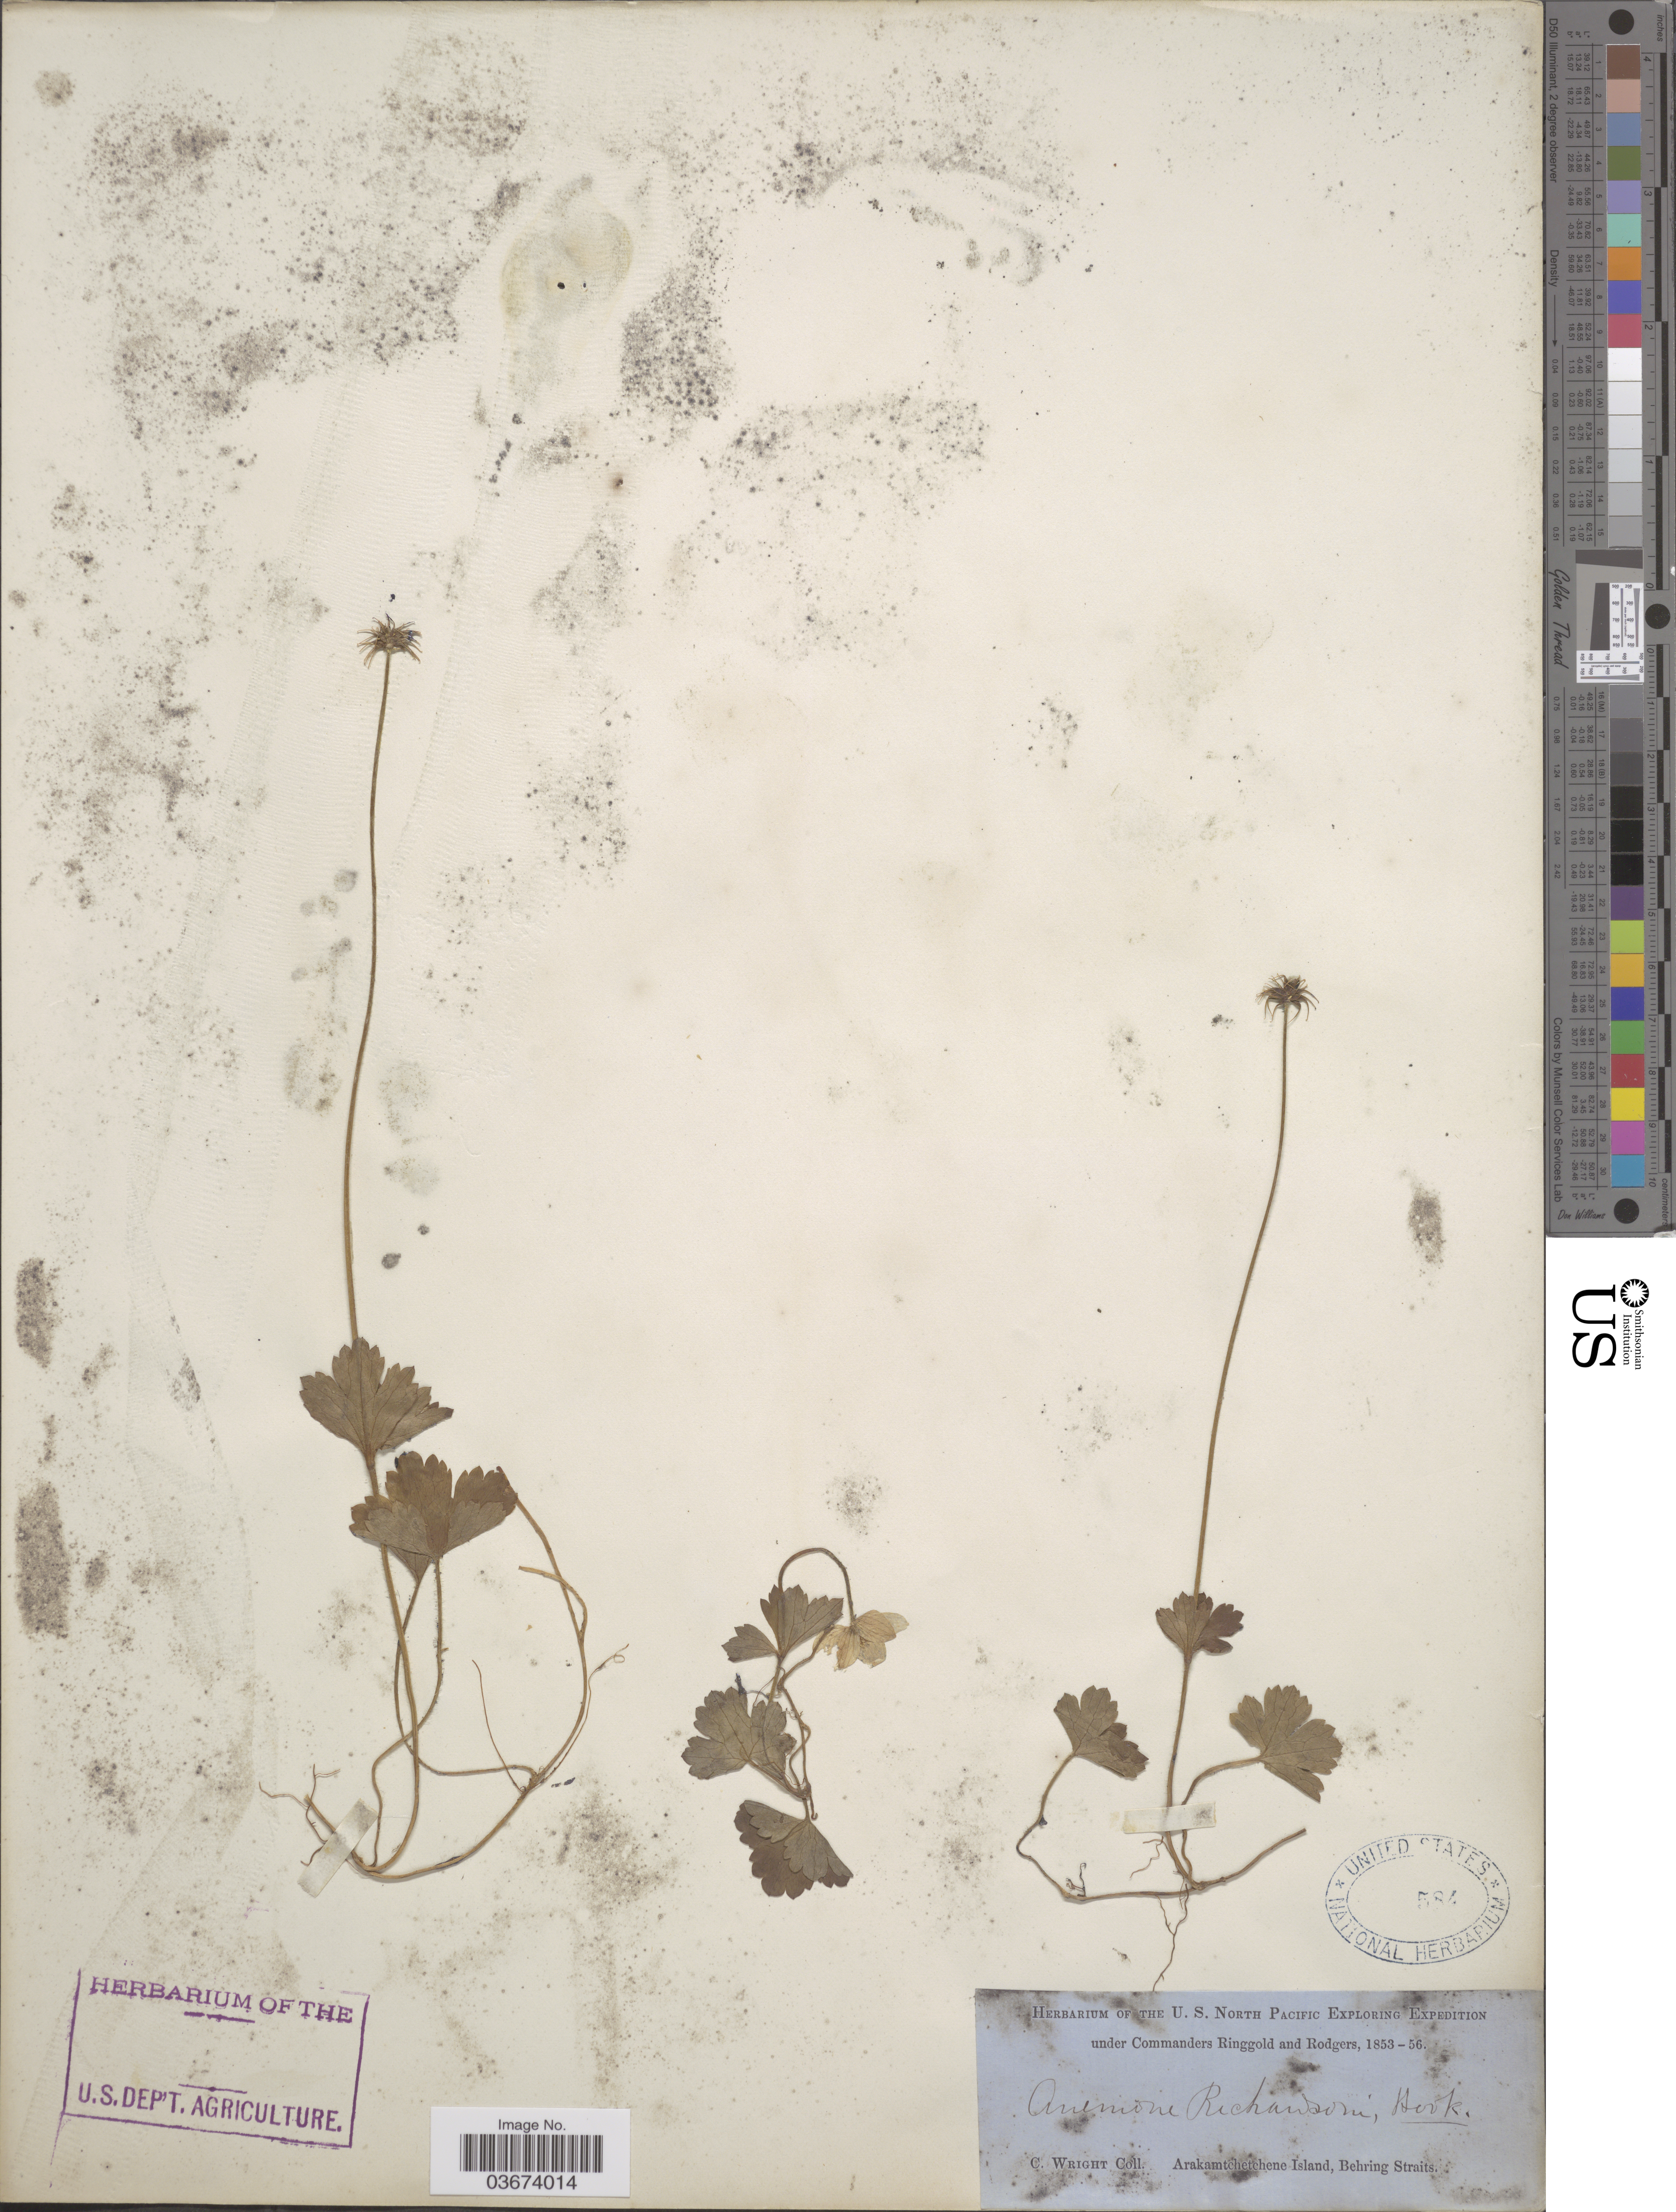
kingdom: Plantae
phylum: Tracheophyta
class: Magnoliopsida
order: Ranunculales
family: Ranunculaceae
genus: Anemone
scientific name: Anemone richardsonii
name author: Hook.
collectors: C. Wright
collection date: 1853/1856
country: Russian Federation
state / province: Chukotka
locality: Arakamtchetchene Island, Behring Straits.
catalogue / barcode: US 584